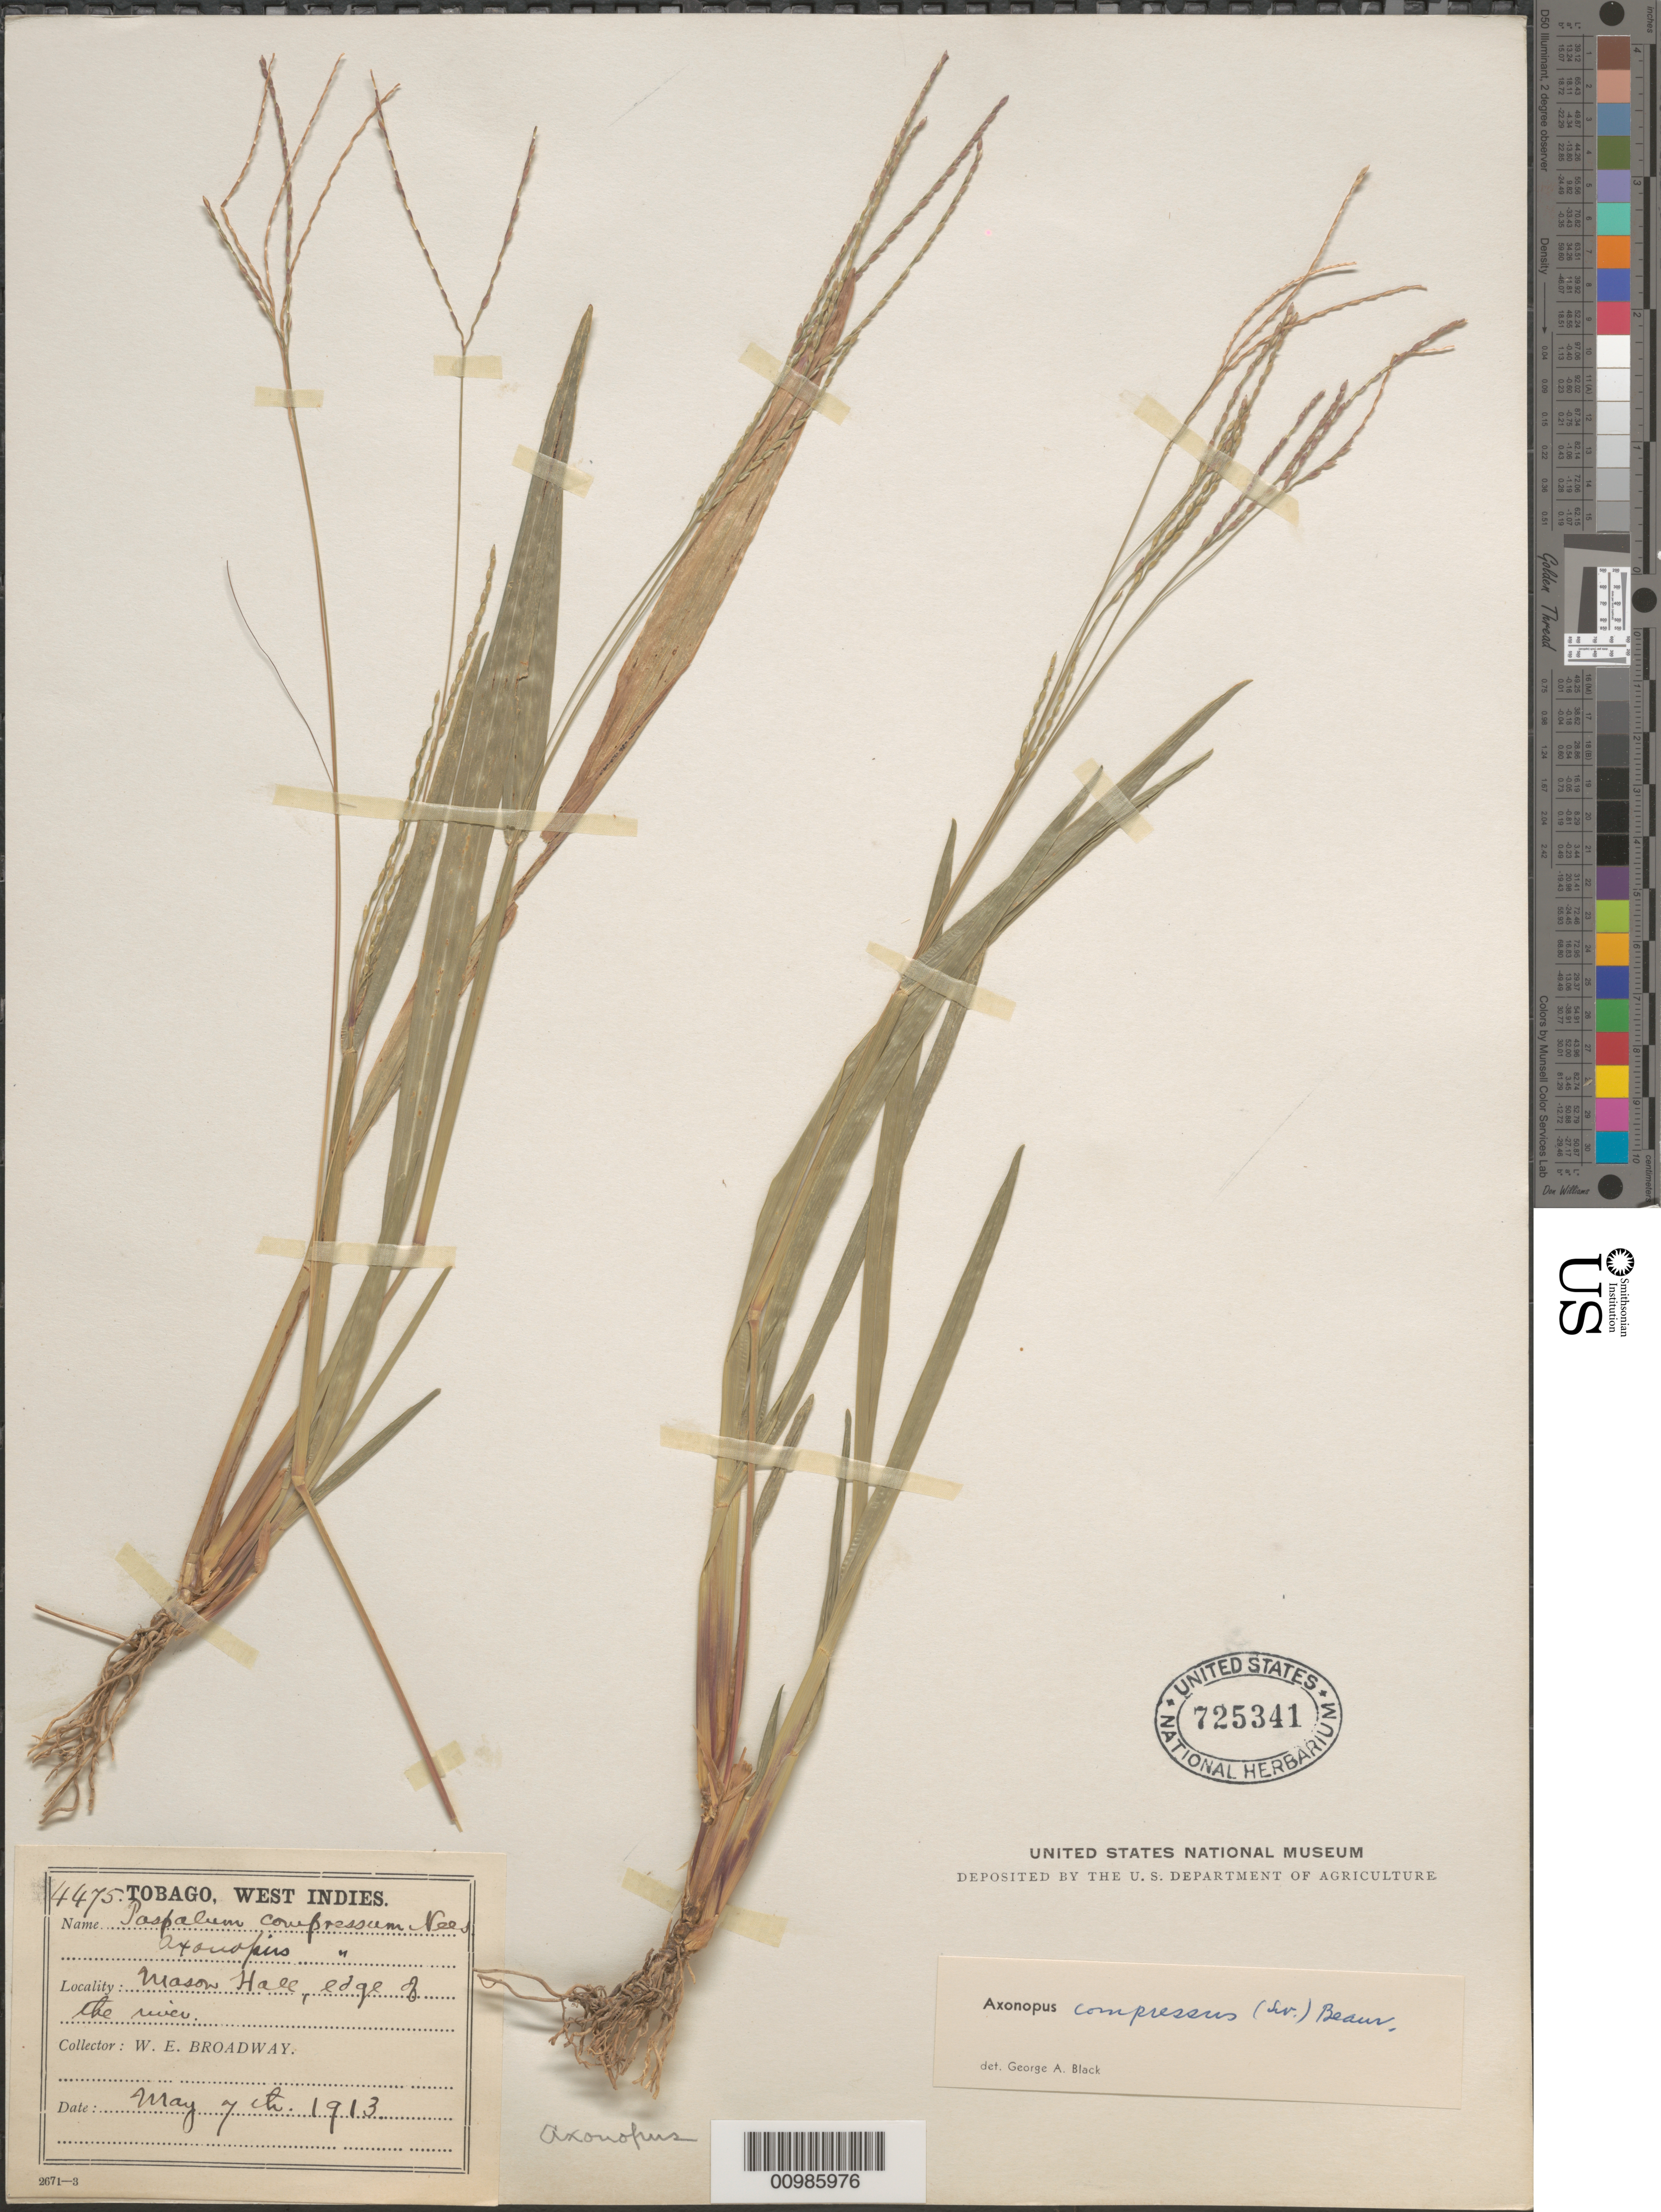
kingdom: Plantae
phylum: Tracheophyta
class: Liliopsida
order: Poales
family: Poaceae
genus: Axonopus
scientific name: Axonopus compressus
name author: (Sw.) P. Beauv.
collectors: W. E. Broadway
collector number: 4475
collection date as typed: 07 May 1913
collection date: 1913-05-07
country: Trinidad and Tobago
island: Tobago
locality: Mason Hall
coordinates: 0 N, 0 E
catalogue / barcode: US 725341